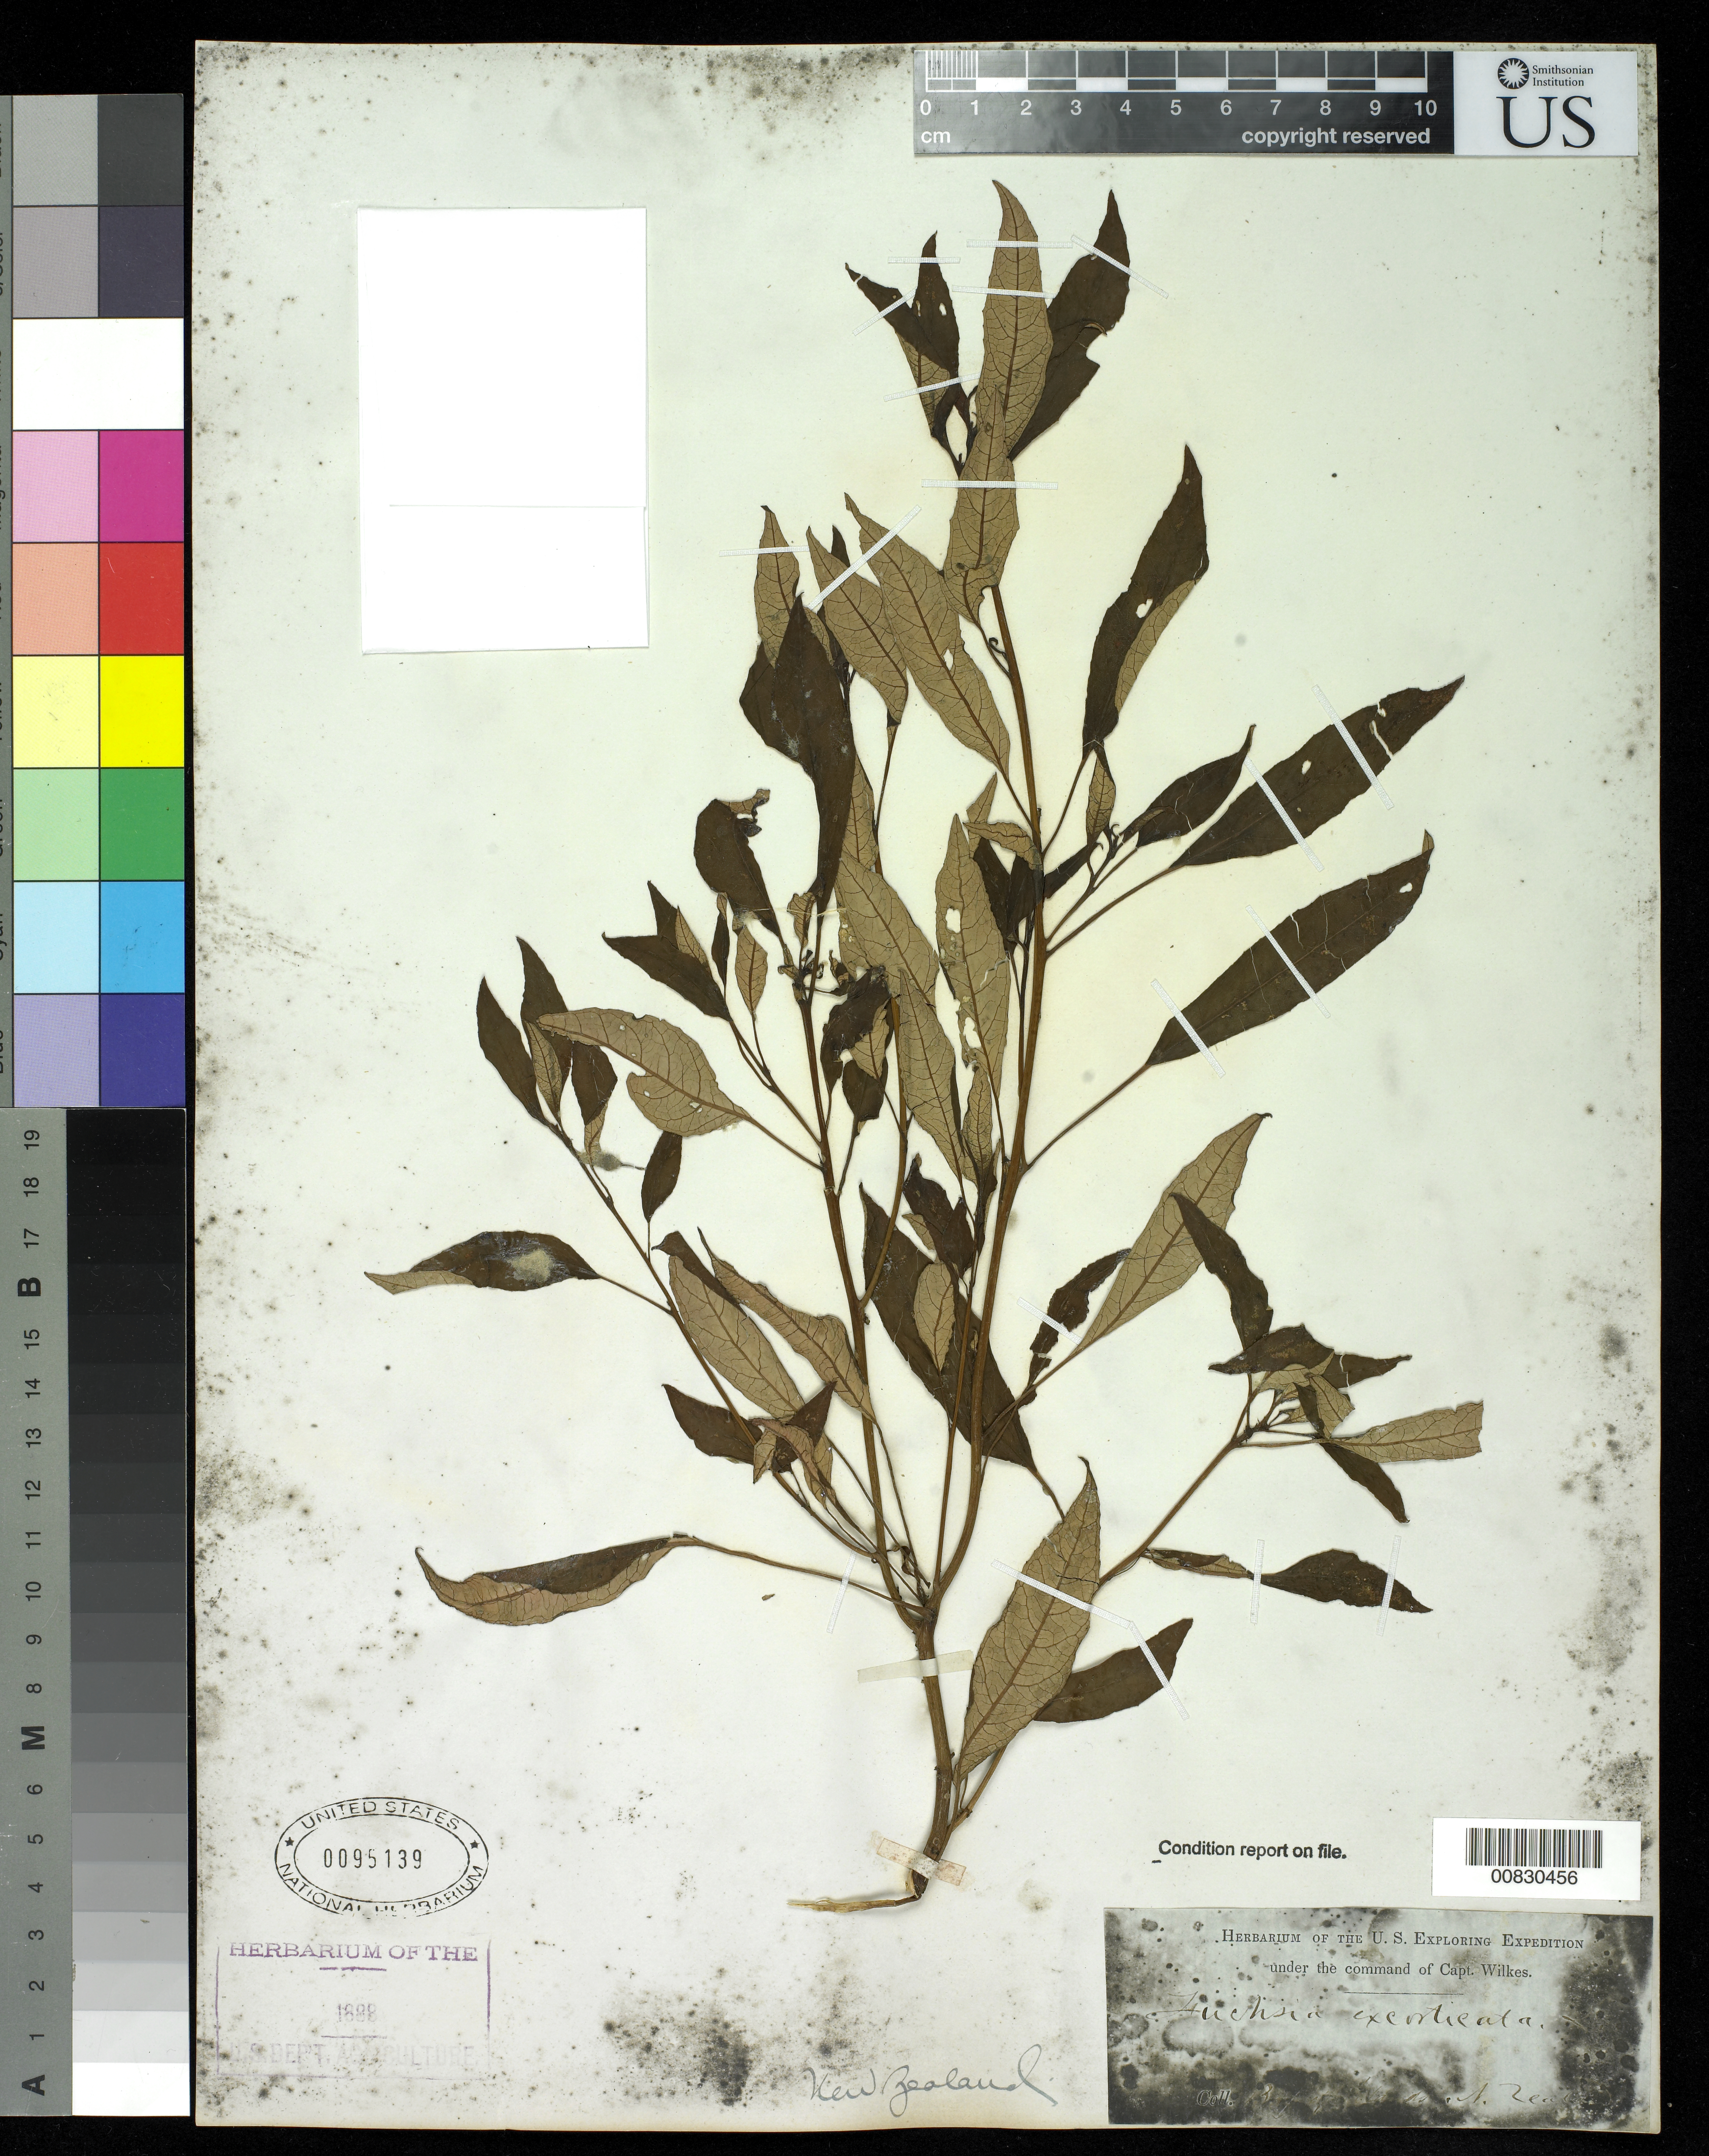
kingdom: Plantae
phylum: Tracheophyta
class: Magnoliopsida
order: Myrtales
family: Onagraceae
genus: Fuchsia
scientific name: Fuchsia excorticata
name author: (J.R. Forst. & G. Forst.) L. f.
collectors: Wilkes Explor. Exped.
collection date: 1838/1842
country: New Zealand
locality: Bay of Islands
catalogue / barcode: US 95139